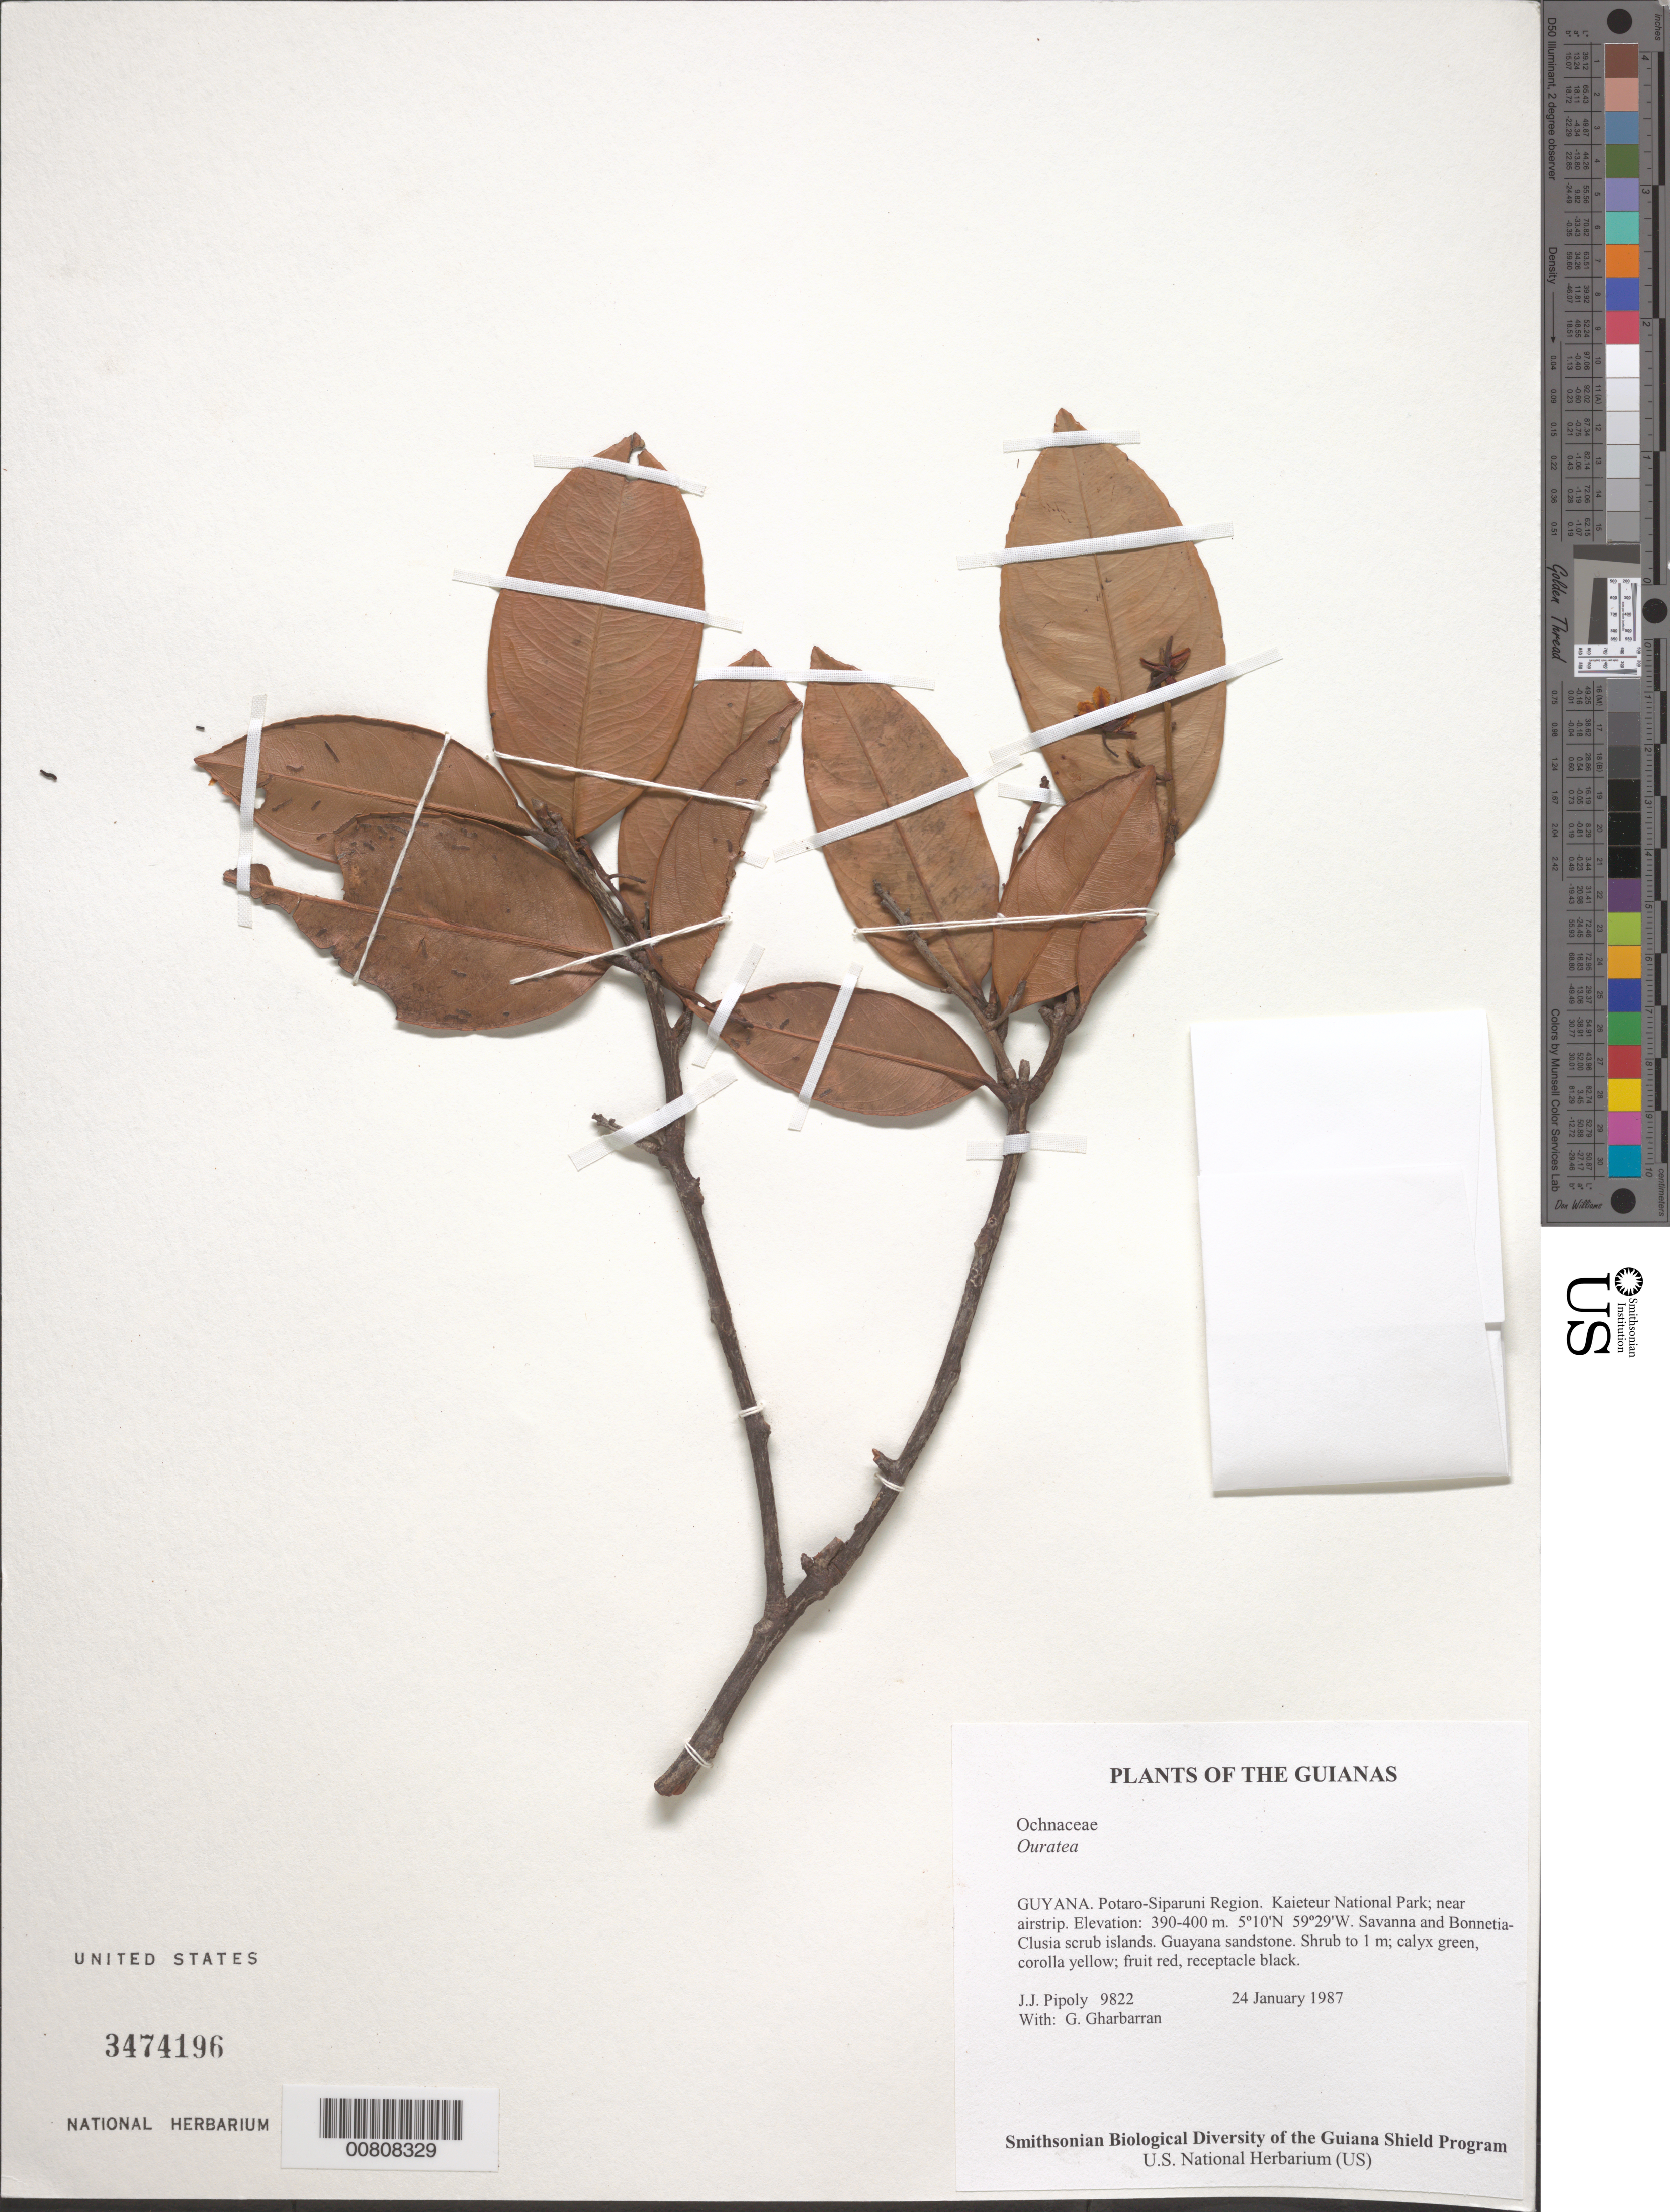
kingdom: Plantae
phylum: Tracheophyta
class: Magnoliopsida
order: Malpighiales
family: Ochnaceae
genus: Ouratea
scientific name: Ouratea sp.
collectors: J. J. Pipoly & G. Gharbarran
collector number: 9822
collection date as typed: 24 January 1987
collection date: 1987-01-24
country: Guyana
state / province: Potaro-Siparuni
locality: Kaieteur National Park; near airstrip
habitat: Savanna and Bonnetia-Clusia scrub islands. Guayana sandstone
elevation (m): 390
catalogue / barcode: US 3474196